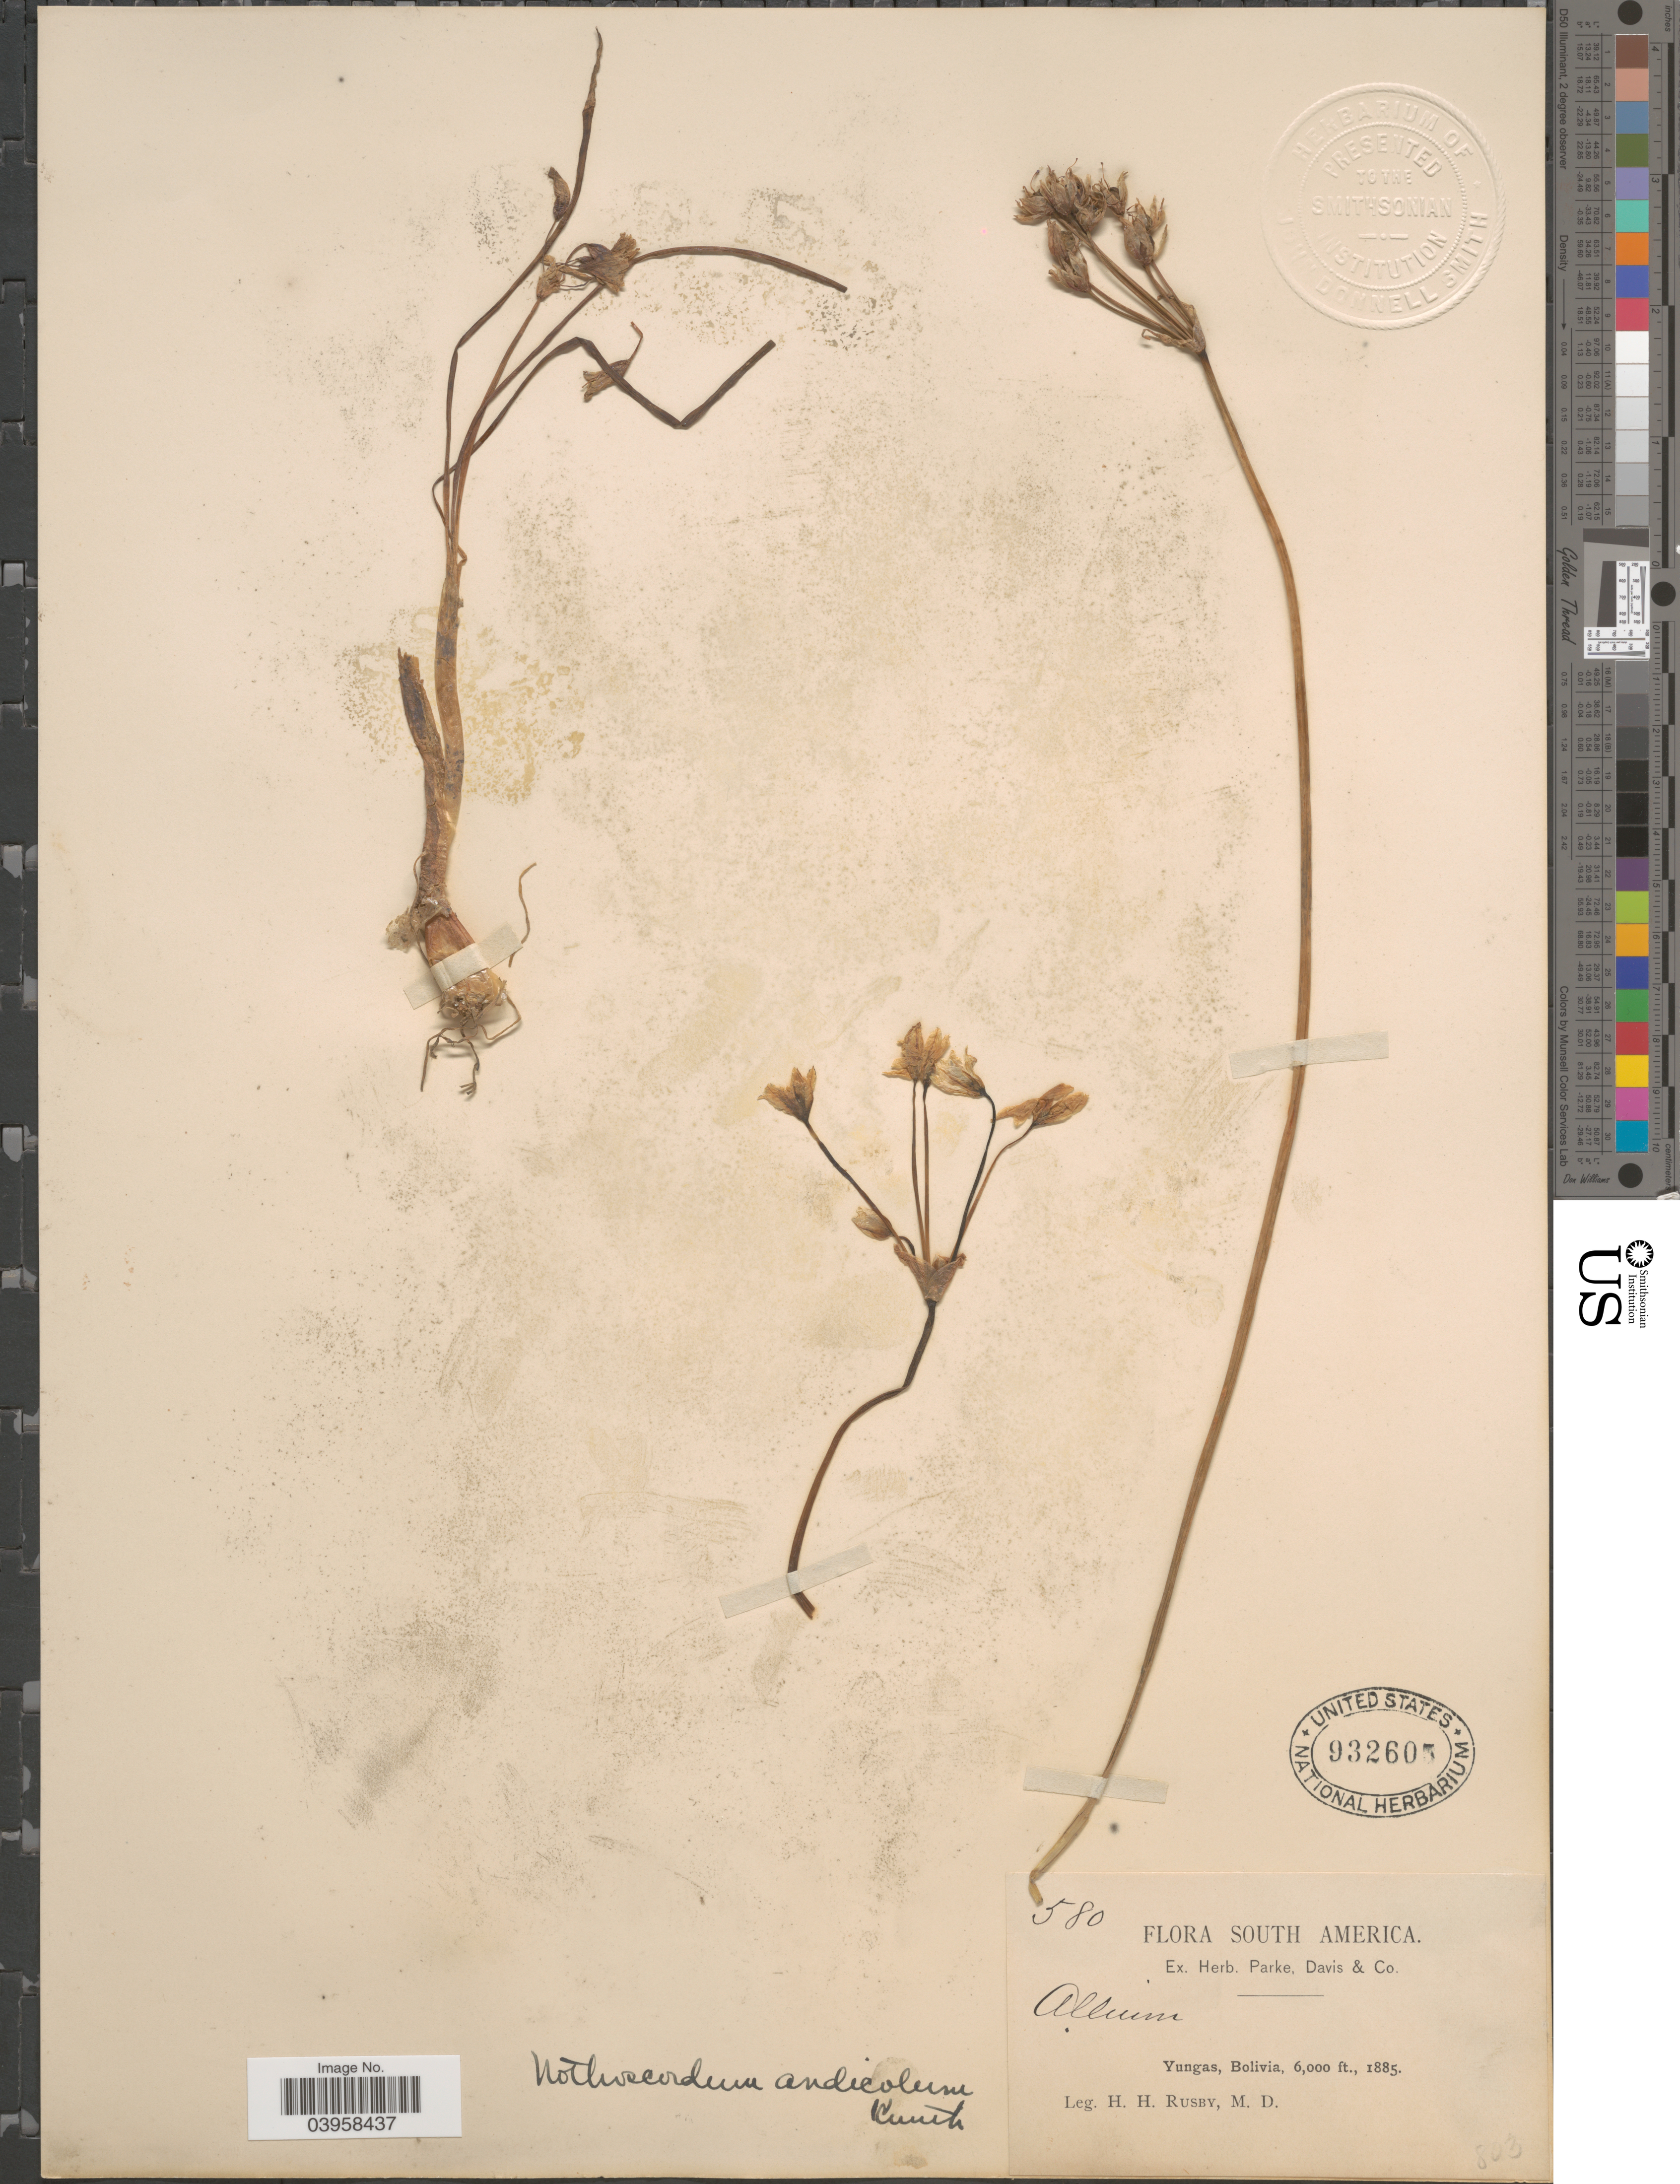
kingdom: Plantae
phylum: Tracheophyta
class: Liliopsida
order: Asparagales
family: Amaryllidaceae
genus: Nothoscordum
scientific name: Nothoscordum andicola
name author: Kunth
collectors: H. H. Rusby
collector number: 580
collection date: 1885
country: Bolivia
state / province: La Paz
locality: Yungas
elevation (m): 1829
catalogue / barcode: US 932605